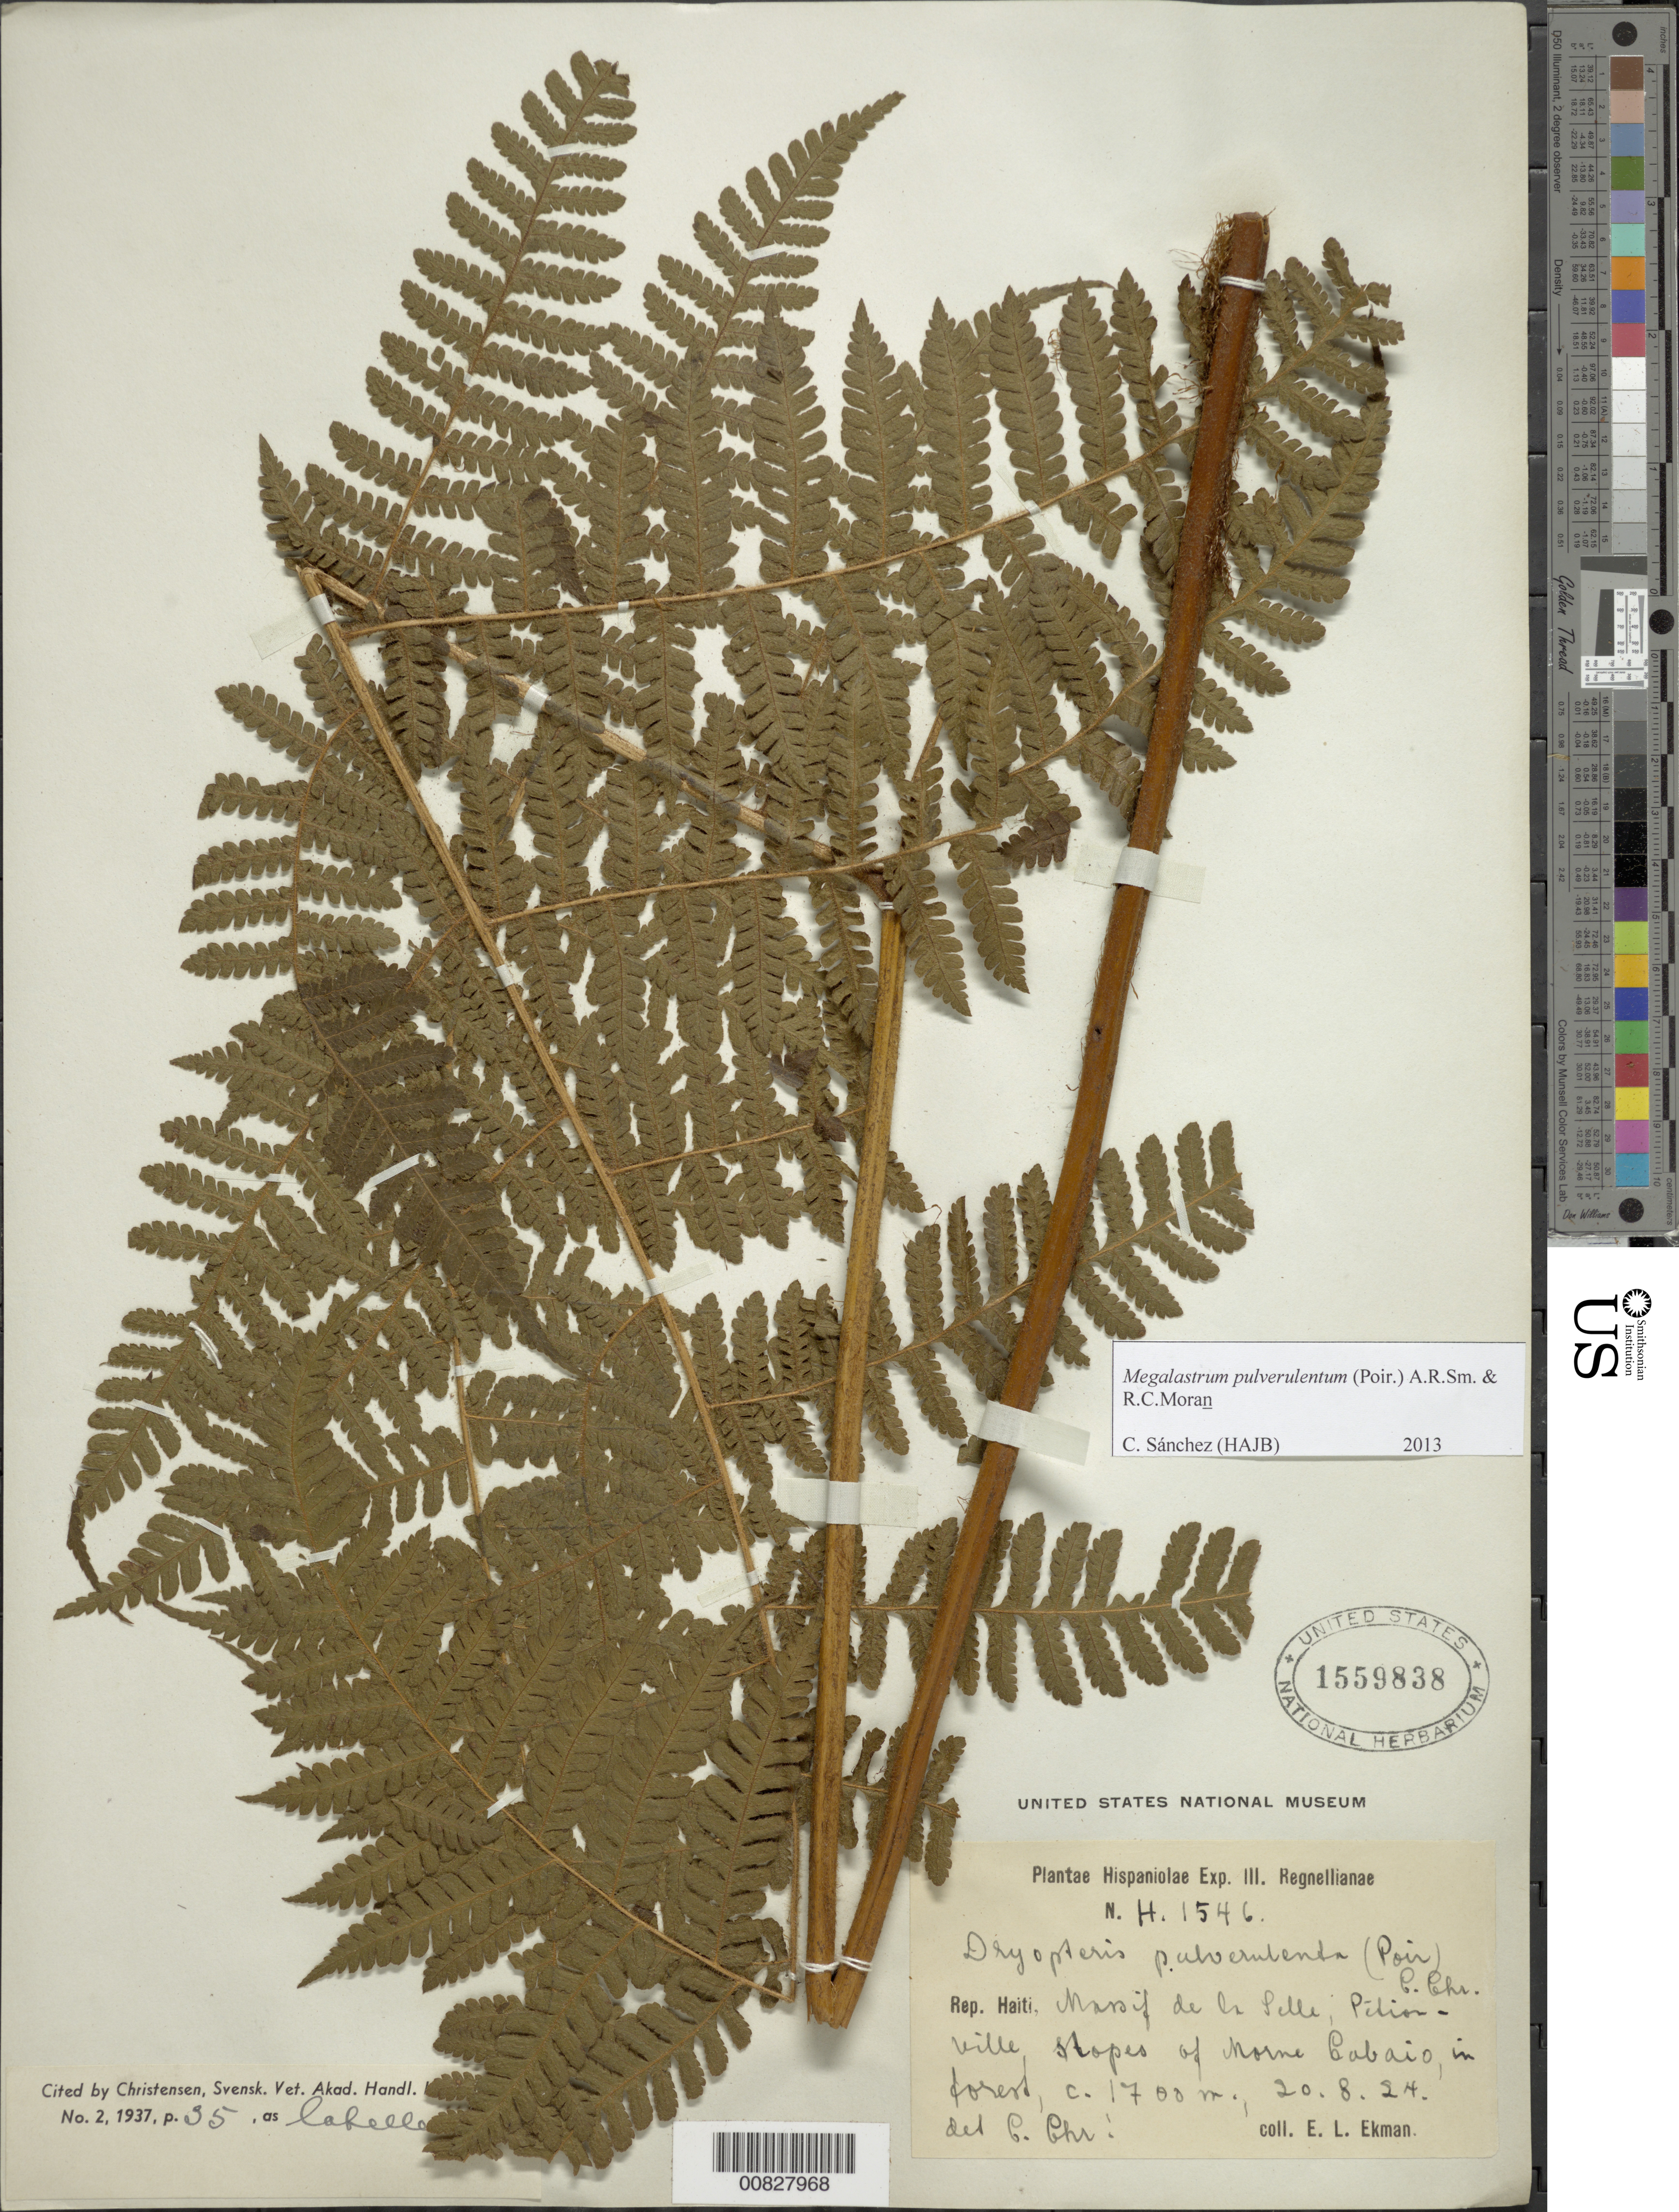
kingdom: Plantae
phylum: Tracheophyta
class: Polypodiopsida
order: Polypodiales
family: Dryopteridaceae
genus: Megalastrum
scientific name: Megalastrum pulverulentum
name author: (Poir.) A.R. Sm. & R.C. Moran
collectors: E. L. Ekman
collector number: H 1546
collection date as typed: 20 Aug 1924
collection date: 1924-08-20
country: Haiti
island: Hispaniola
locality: Massif de la Selle, Pétionville, Morne Cabaio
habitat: Forest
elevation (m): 1700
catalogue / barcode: US 1559838